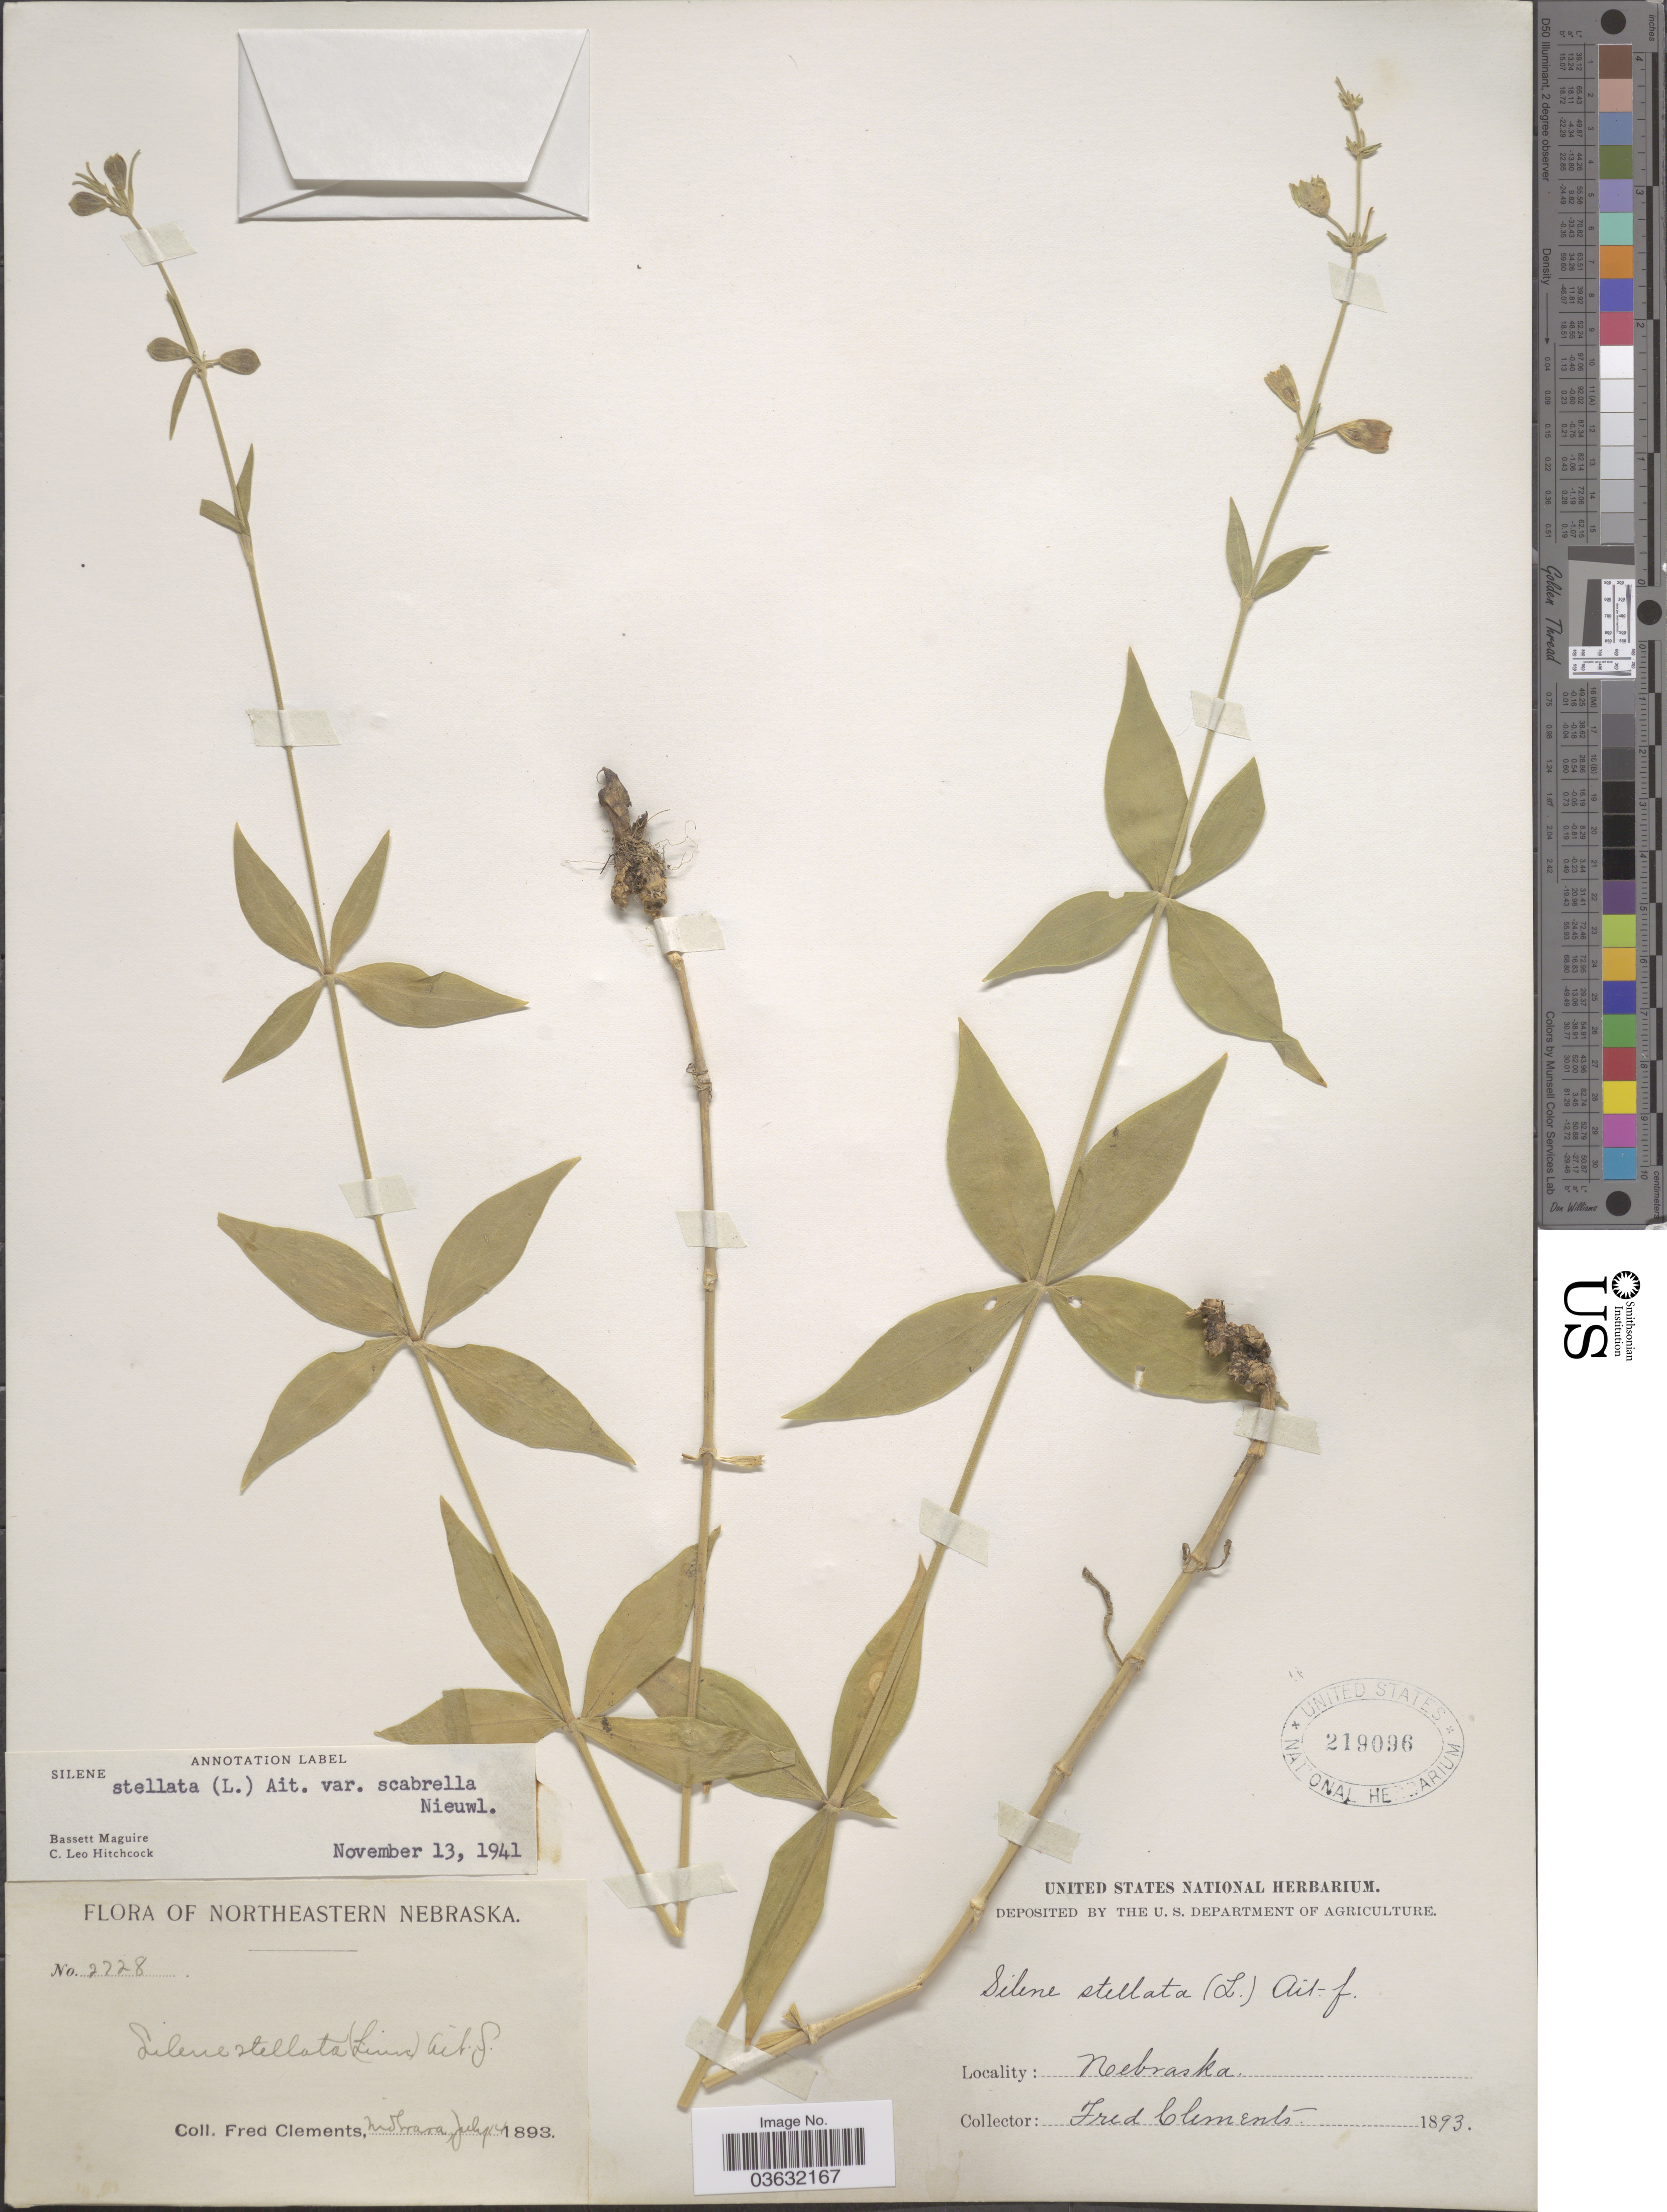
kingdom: Plantae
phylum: Tracheophyta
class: Magnoliopsida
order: Caryophyllales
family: Caryophyllaceae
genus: Silene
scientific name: Silene stellata var. scabrella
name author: (Nieuwl.) E.J. Palmer & Steyerm.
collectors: F. Clements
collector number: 2728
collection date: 1893-07-04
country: United States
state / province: Nebraska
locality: Northeastern Nebraska.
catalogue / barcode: US 219096